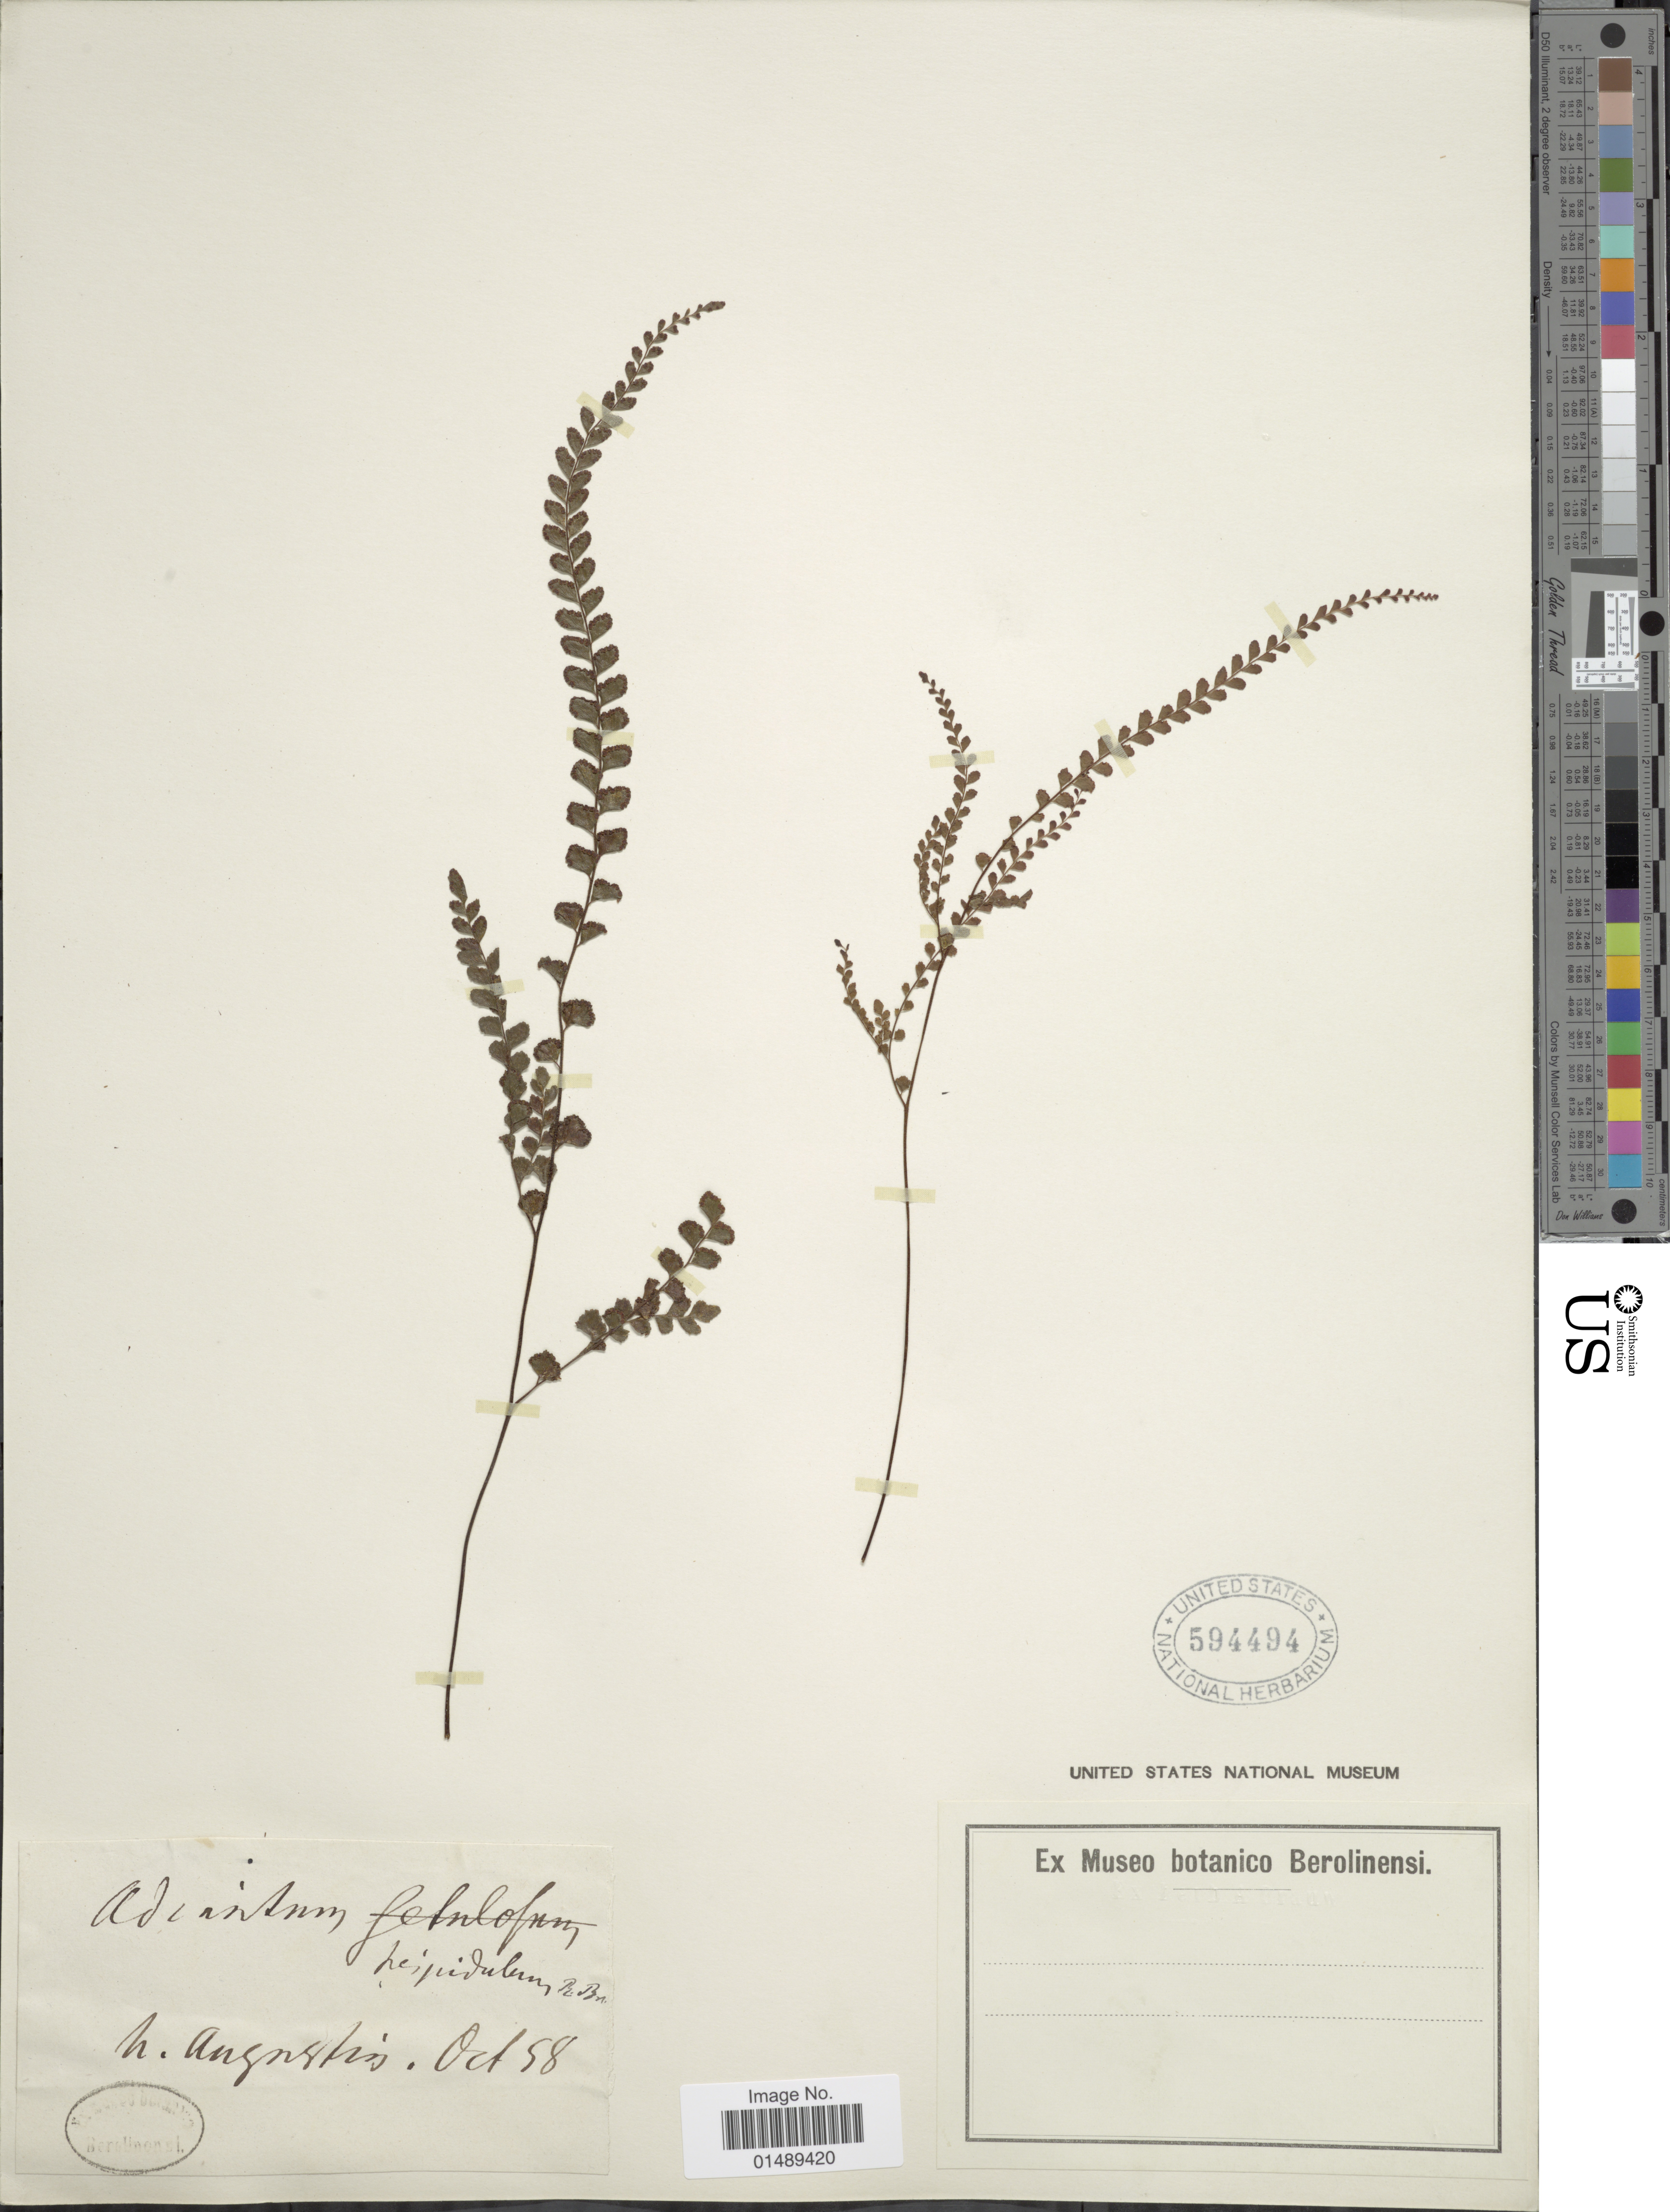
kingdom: Plantae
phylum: Tracheophyta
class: Polypodiopsida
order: Polypodiales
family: Pteridaceae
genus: Adiantum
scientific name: Adiantum hispidulum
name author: Sw.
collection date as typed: Transcribed d/m/y: /10/58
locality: N. Augustins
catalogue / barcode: US 594494